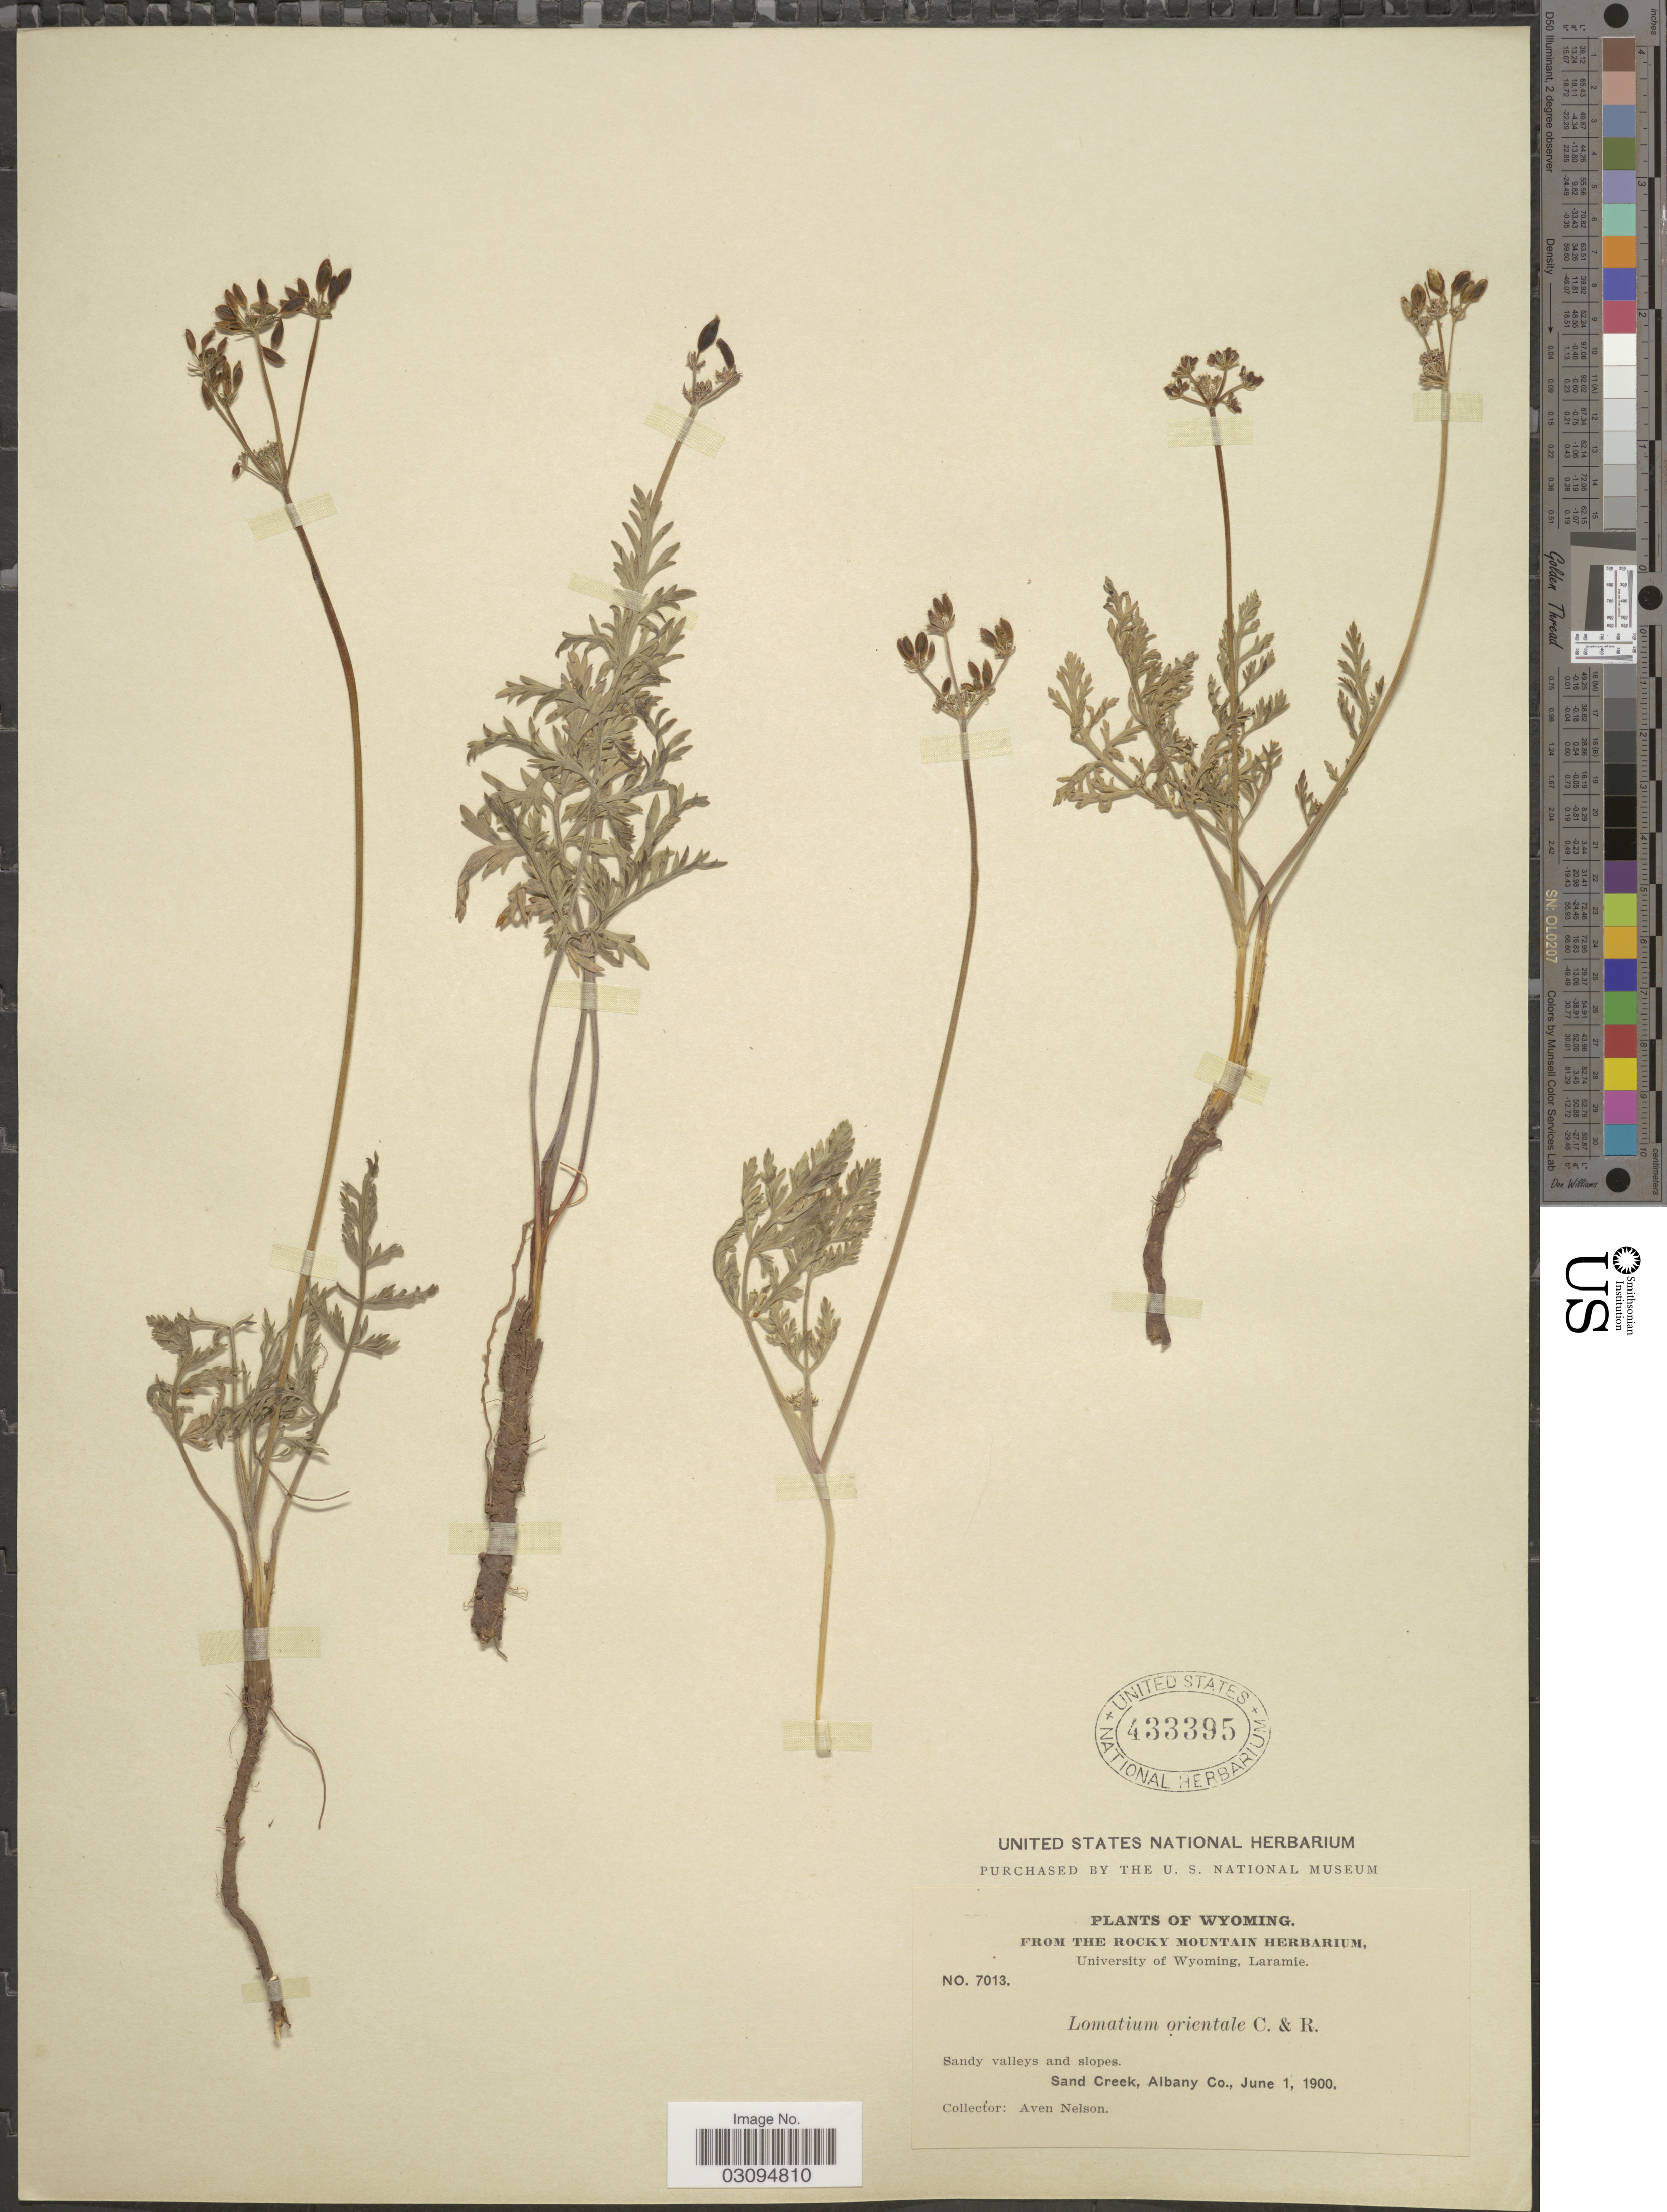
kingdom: Plantae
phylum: Tracheophyta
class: Magnoliopsida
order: Apiales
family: Apiaceae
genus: Lomatium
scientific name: Lomatium orientale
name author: J.M. Coult. & Rose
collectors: A. Nelson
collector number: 7013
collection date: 1900-06-01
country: United States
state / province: Wyoming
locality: Sandy valleys and slopes. Sand Creek, Albany Co.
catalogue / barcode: US 433395